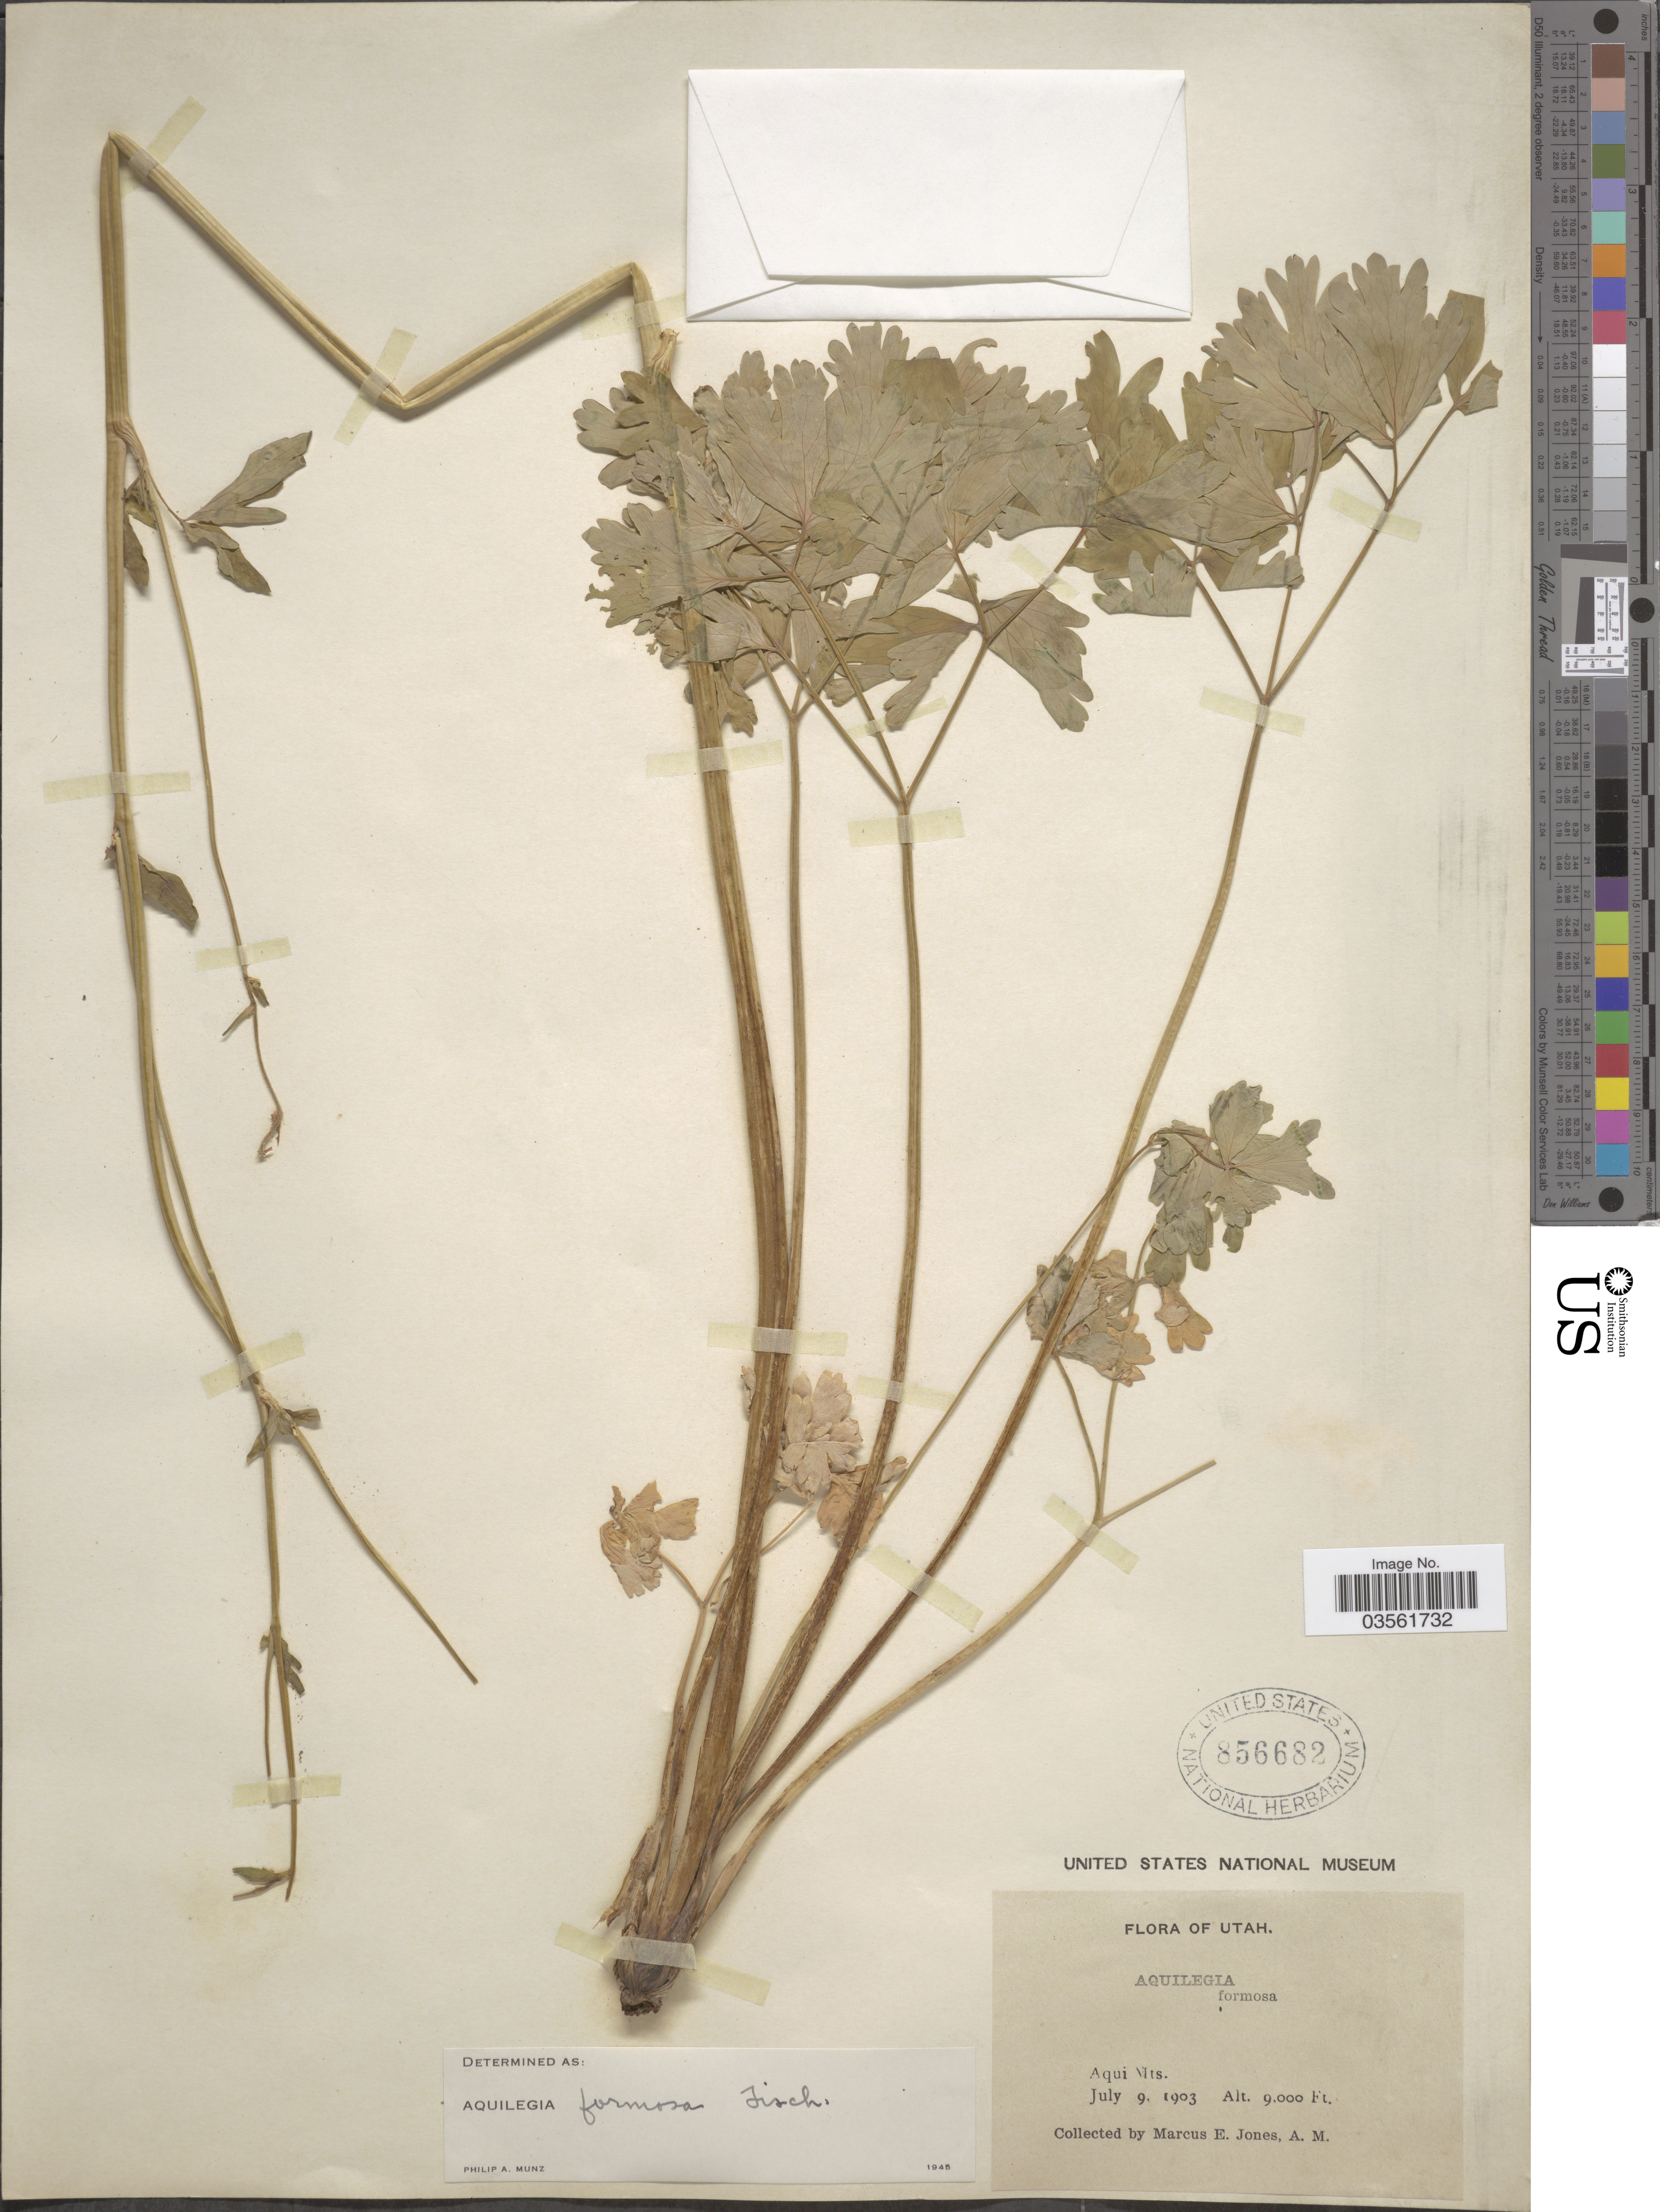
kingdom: Plantae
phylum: Tracheophyta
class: Magnoliopsida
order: Ranunculales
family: Ranunculaceae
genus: Aquilegia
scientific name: Aquilegia formosa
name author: Fisch. ex DC.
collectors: M. E. Jones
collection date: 1903-07-09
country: United States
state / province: Utah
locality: Aqui Mts.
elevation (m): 2743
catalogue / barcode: US 856682